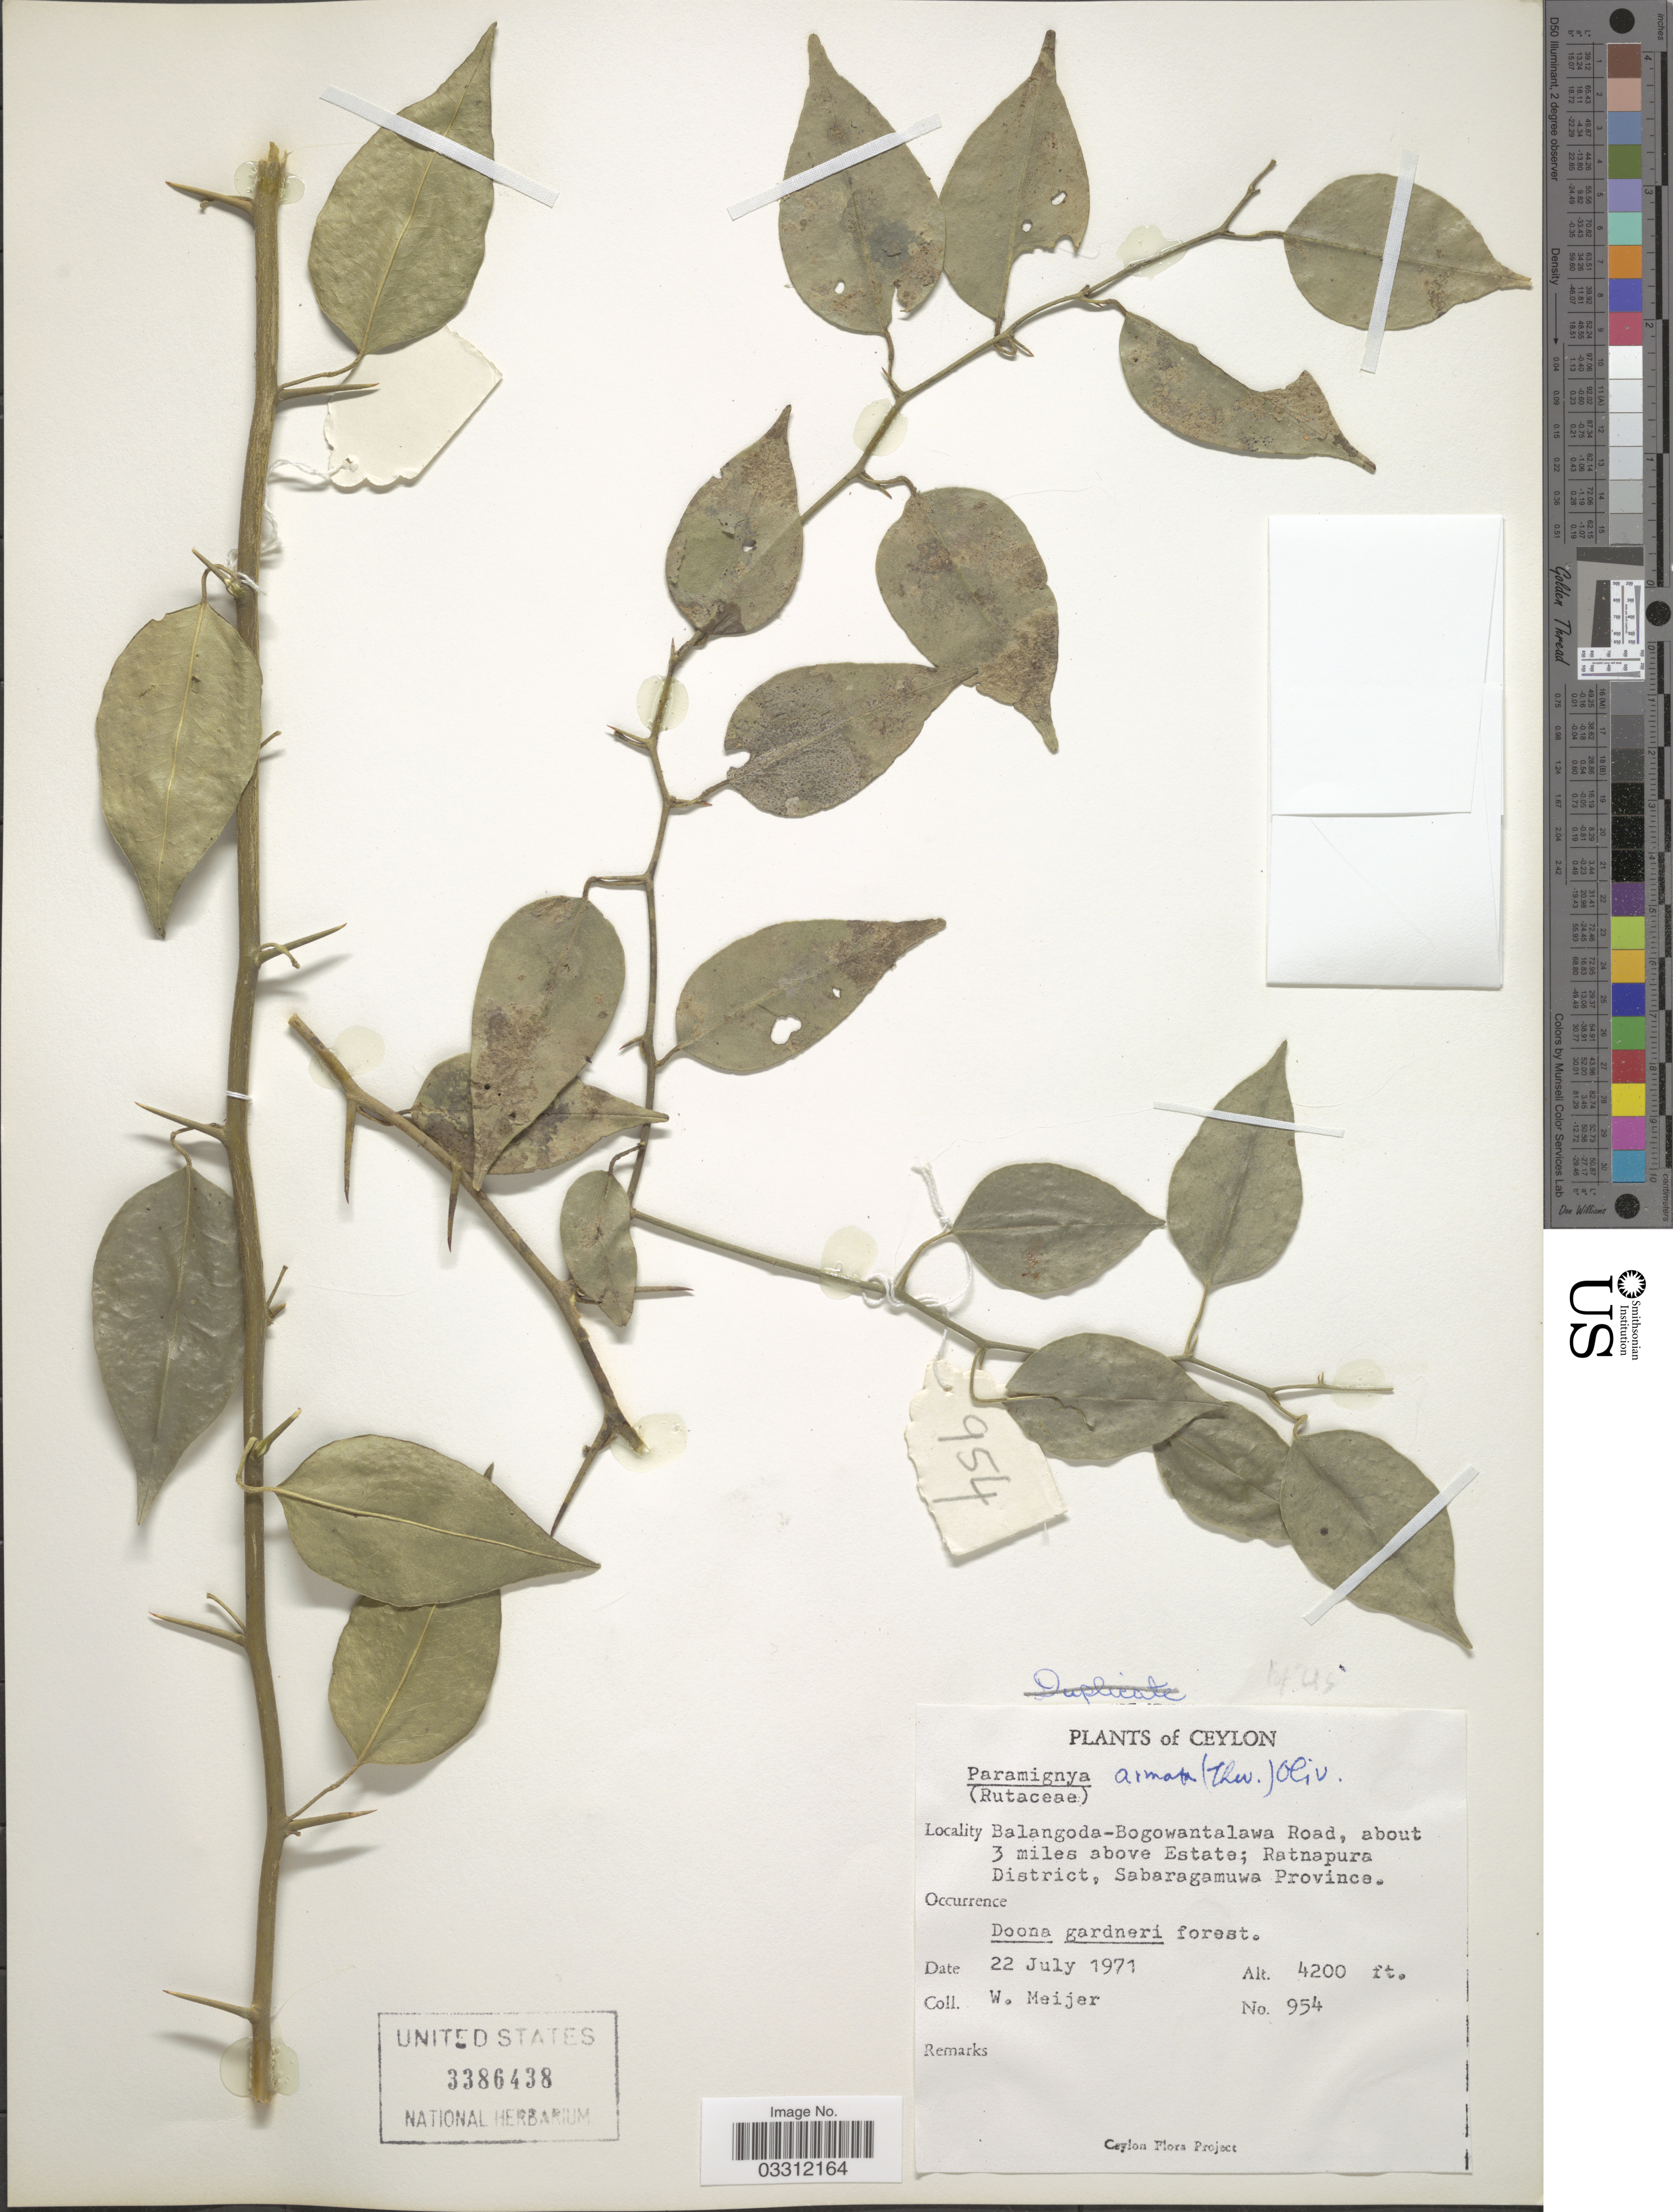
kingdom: Plantae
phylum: Tracheophyta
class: Magnoliopsida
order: Sapindales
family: Rutaceae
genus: Paramignya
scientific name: Paramignya armata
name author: Oliv.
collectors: W. Meijer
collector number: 954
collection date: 1971-07-22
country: Sri Lanka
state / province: Sabaragamuwa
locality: Ceylon, Balangoda-Bogowantalawa Road, about 3 miles above Estate; Ratnapura District.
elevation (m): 1280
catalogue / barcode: US 3386438